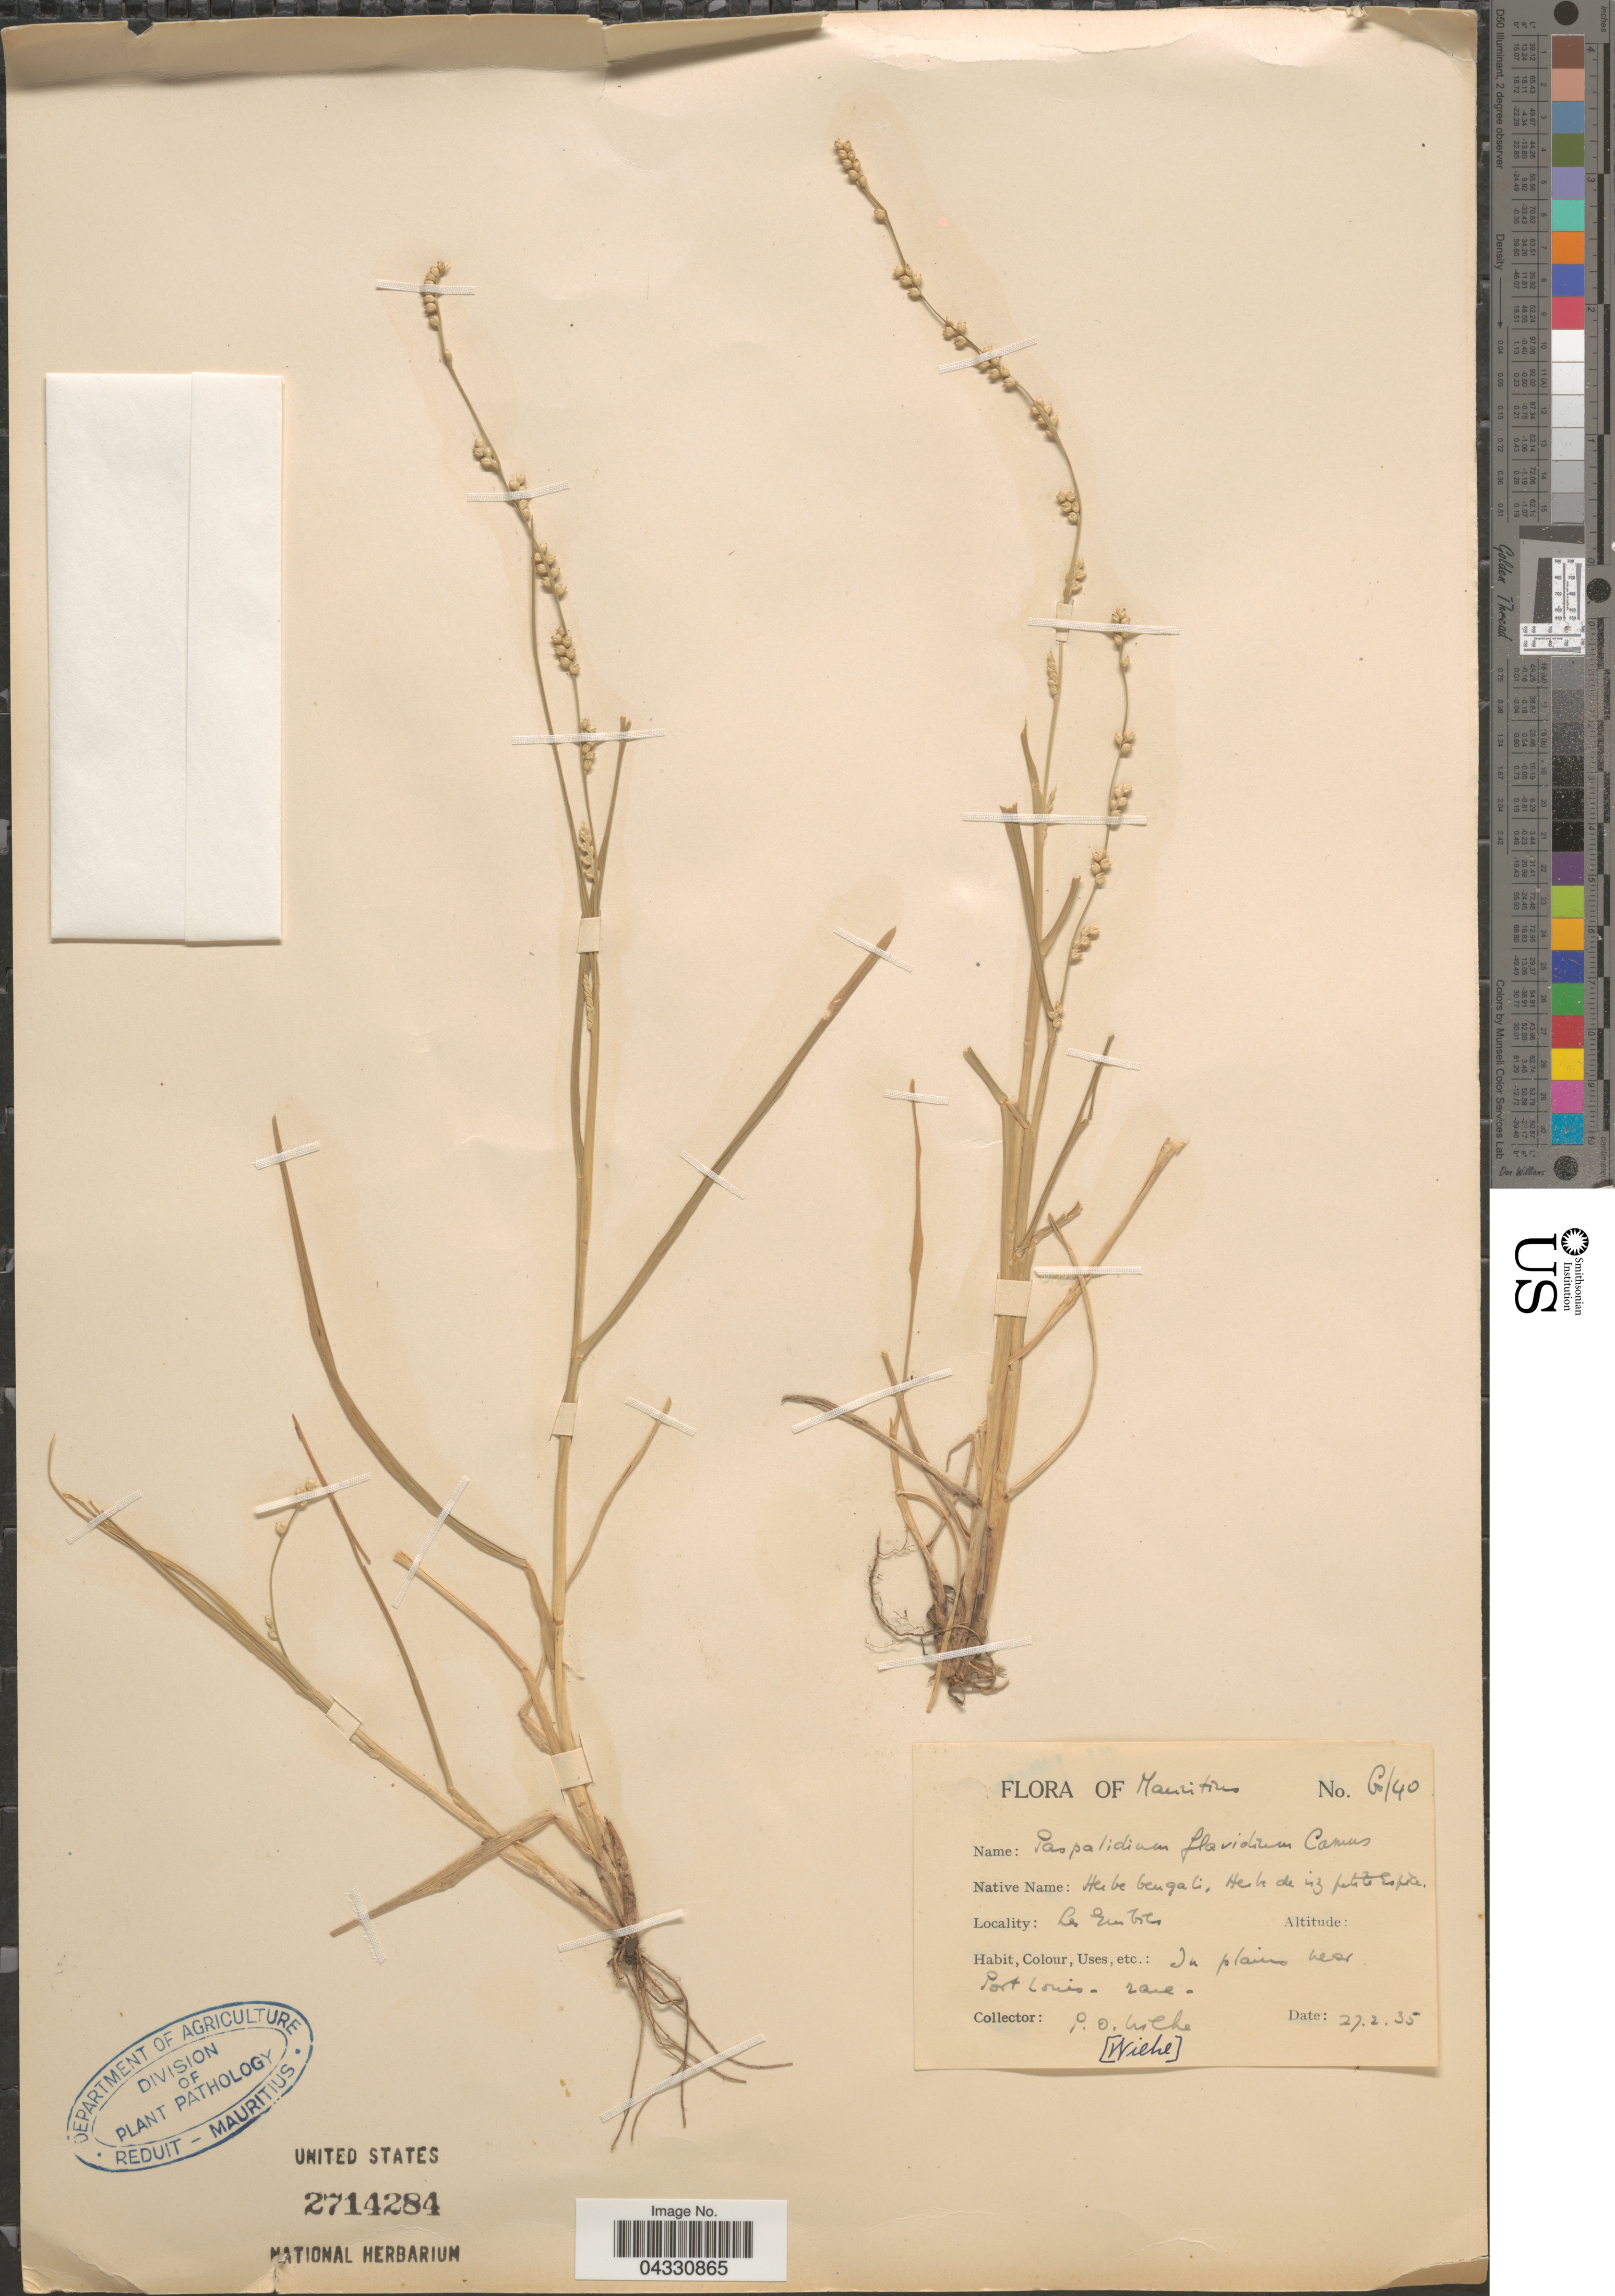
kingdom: Plantae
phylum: Tracheophyta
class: Liliopsida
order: Poales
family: Poaceae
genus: Setaria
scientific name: Setaria flavida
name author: (Retz.) Veldkamp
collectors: P. Wiehe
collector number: G/40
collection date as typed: Transcribed d/m/y: 27/2/35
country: Mauritius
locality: Les En Gils. [interpreted] In plains near Port Louis.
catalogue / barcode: US 2714284